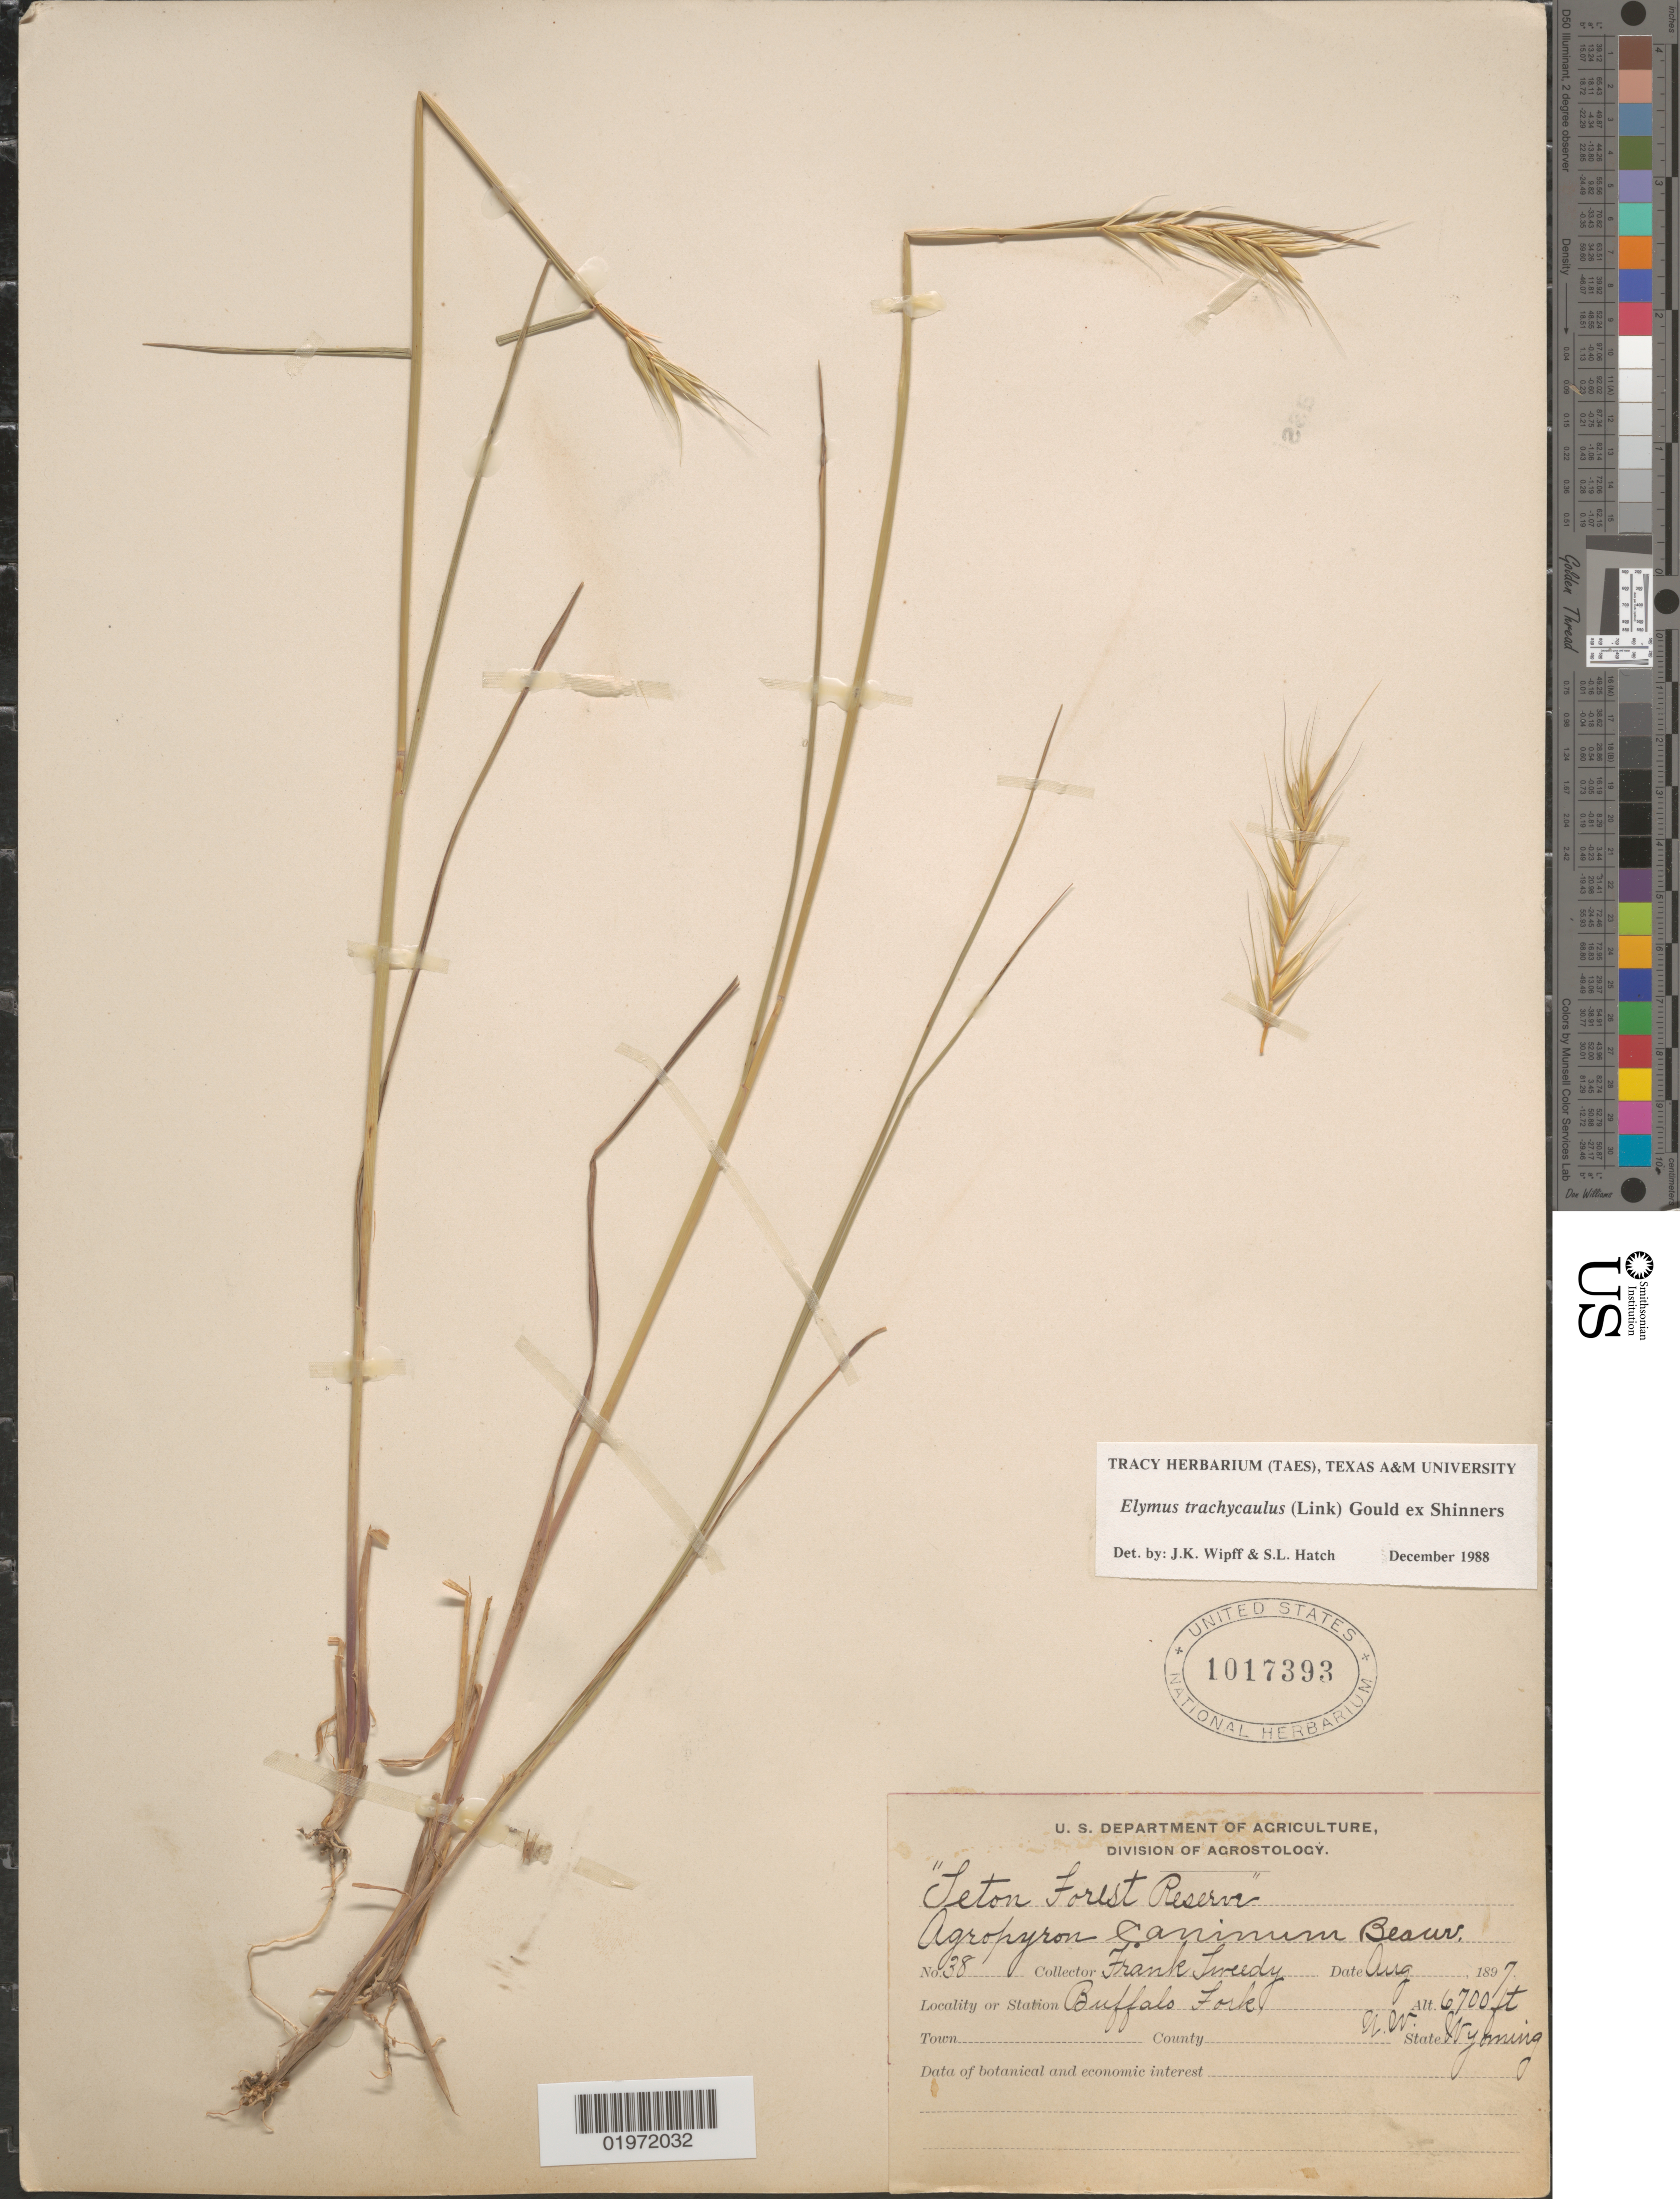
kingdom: Plantae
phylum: Tracheophyta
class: Liliopsida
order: Poales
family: Poaceae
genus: Elymus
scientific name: Elymus trachycaulus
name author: (Link) Gould ex Shinners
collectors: F. Tweedy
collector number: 38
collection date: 1897-08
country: United States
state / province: Wyoming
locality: Buffalo Fork. N.W. Wyoming.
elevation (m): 2042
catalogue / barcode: US 1017393